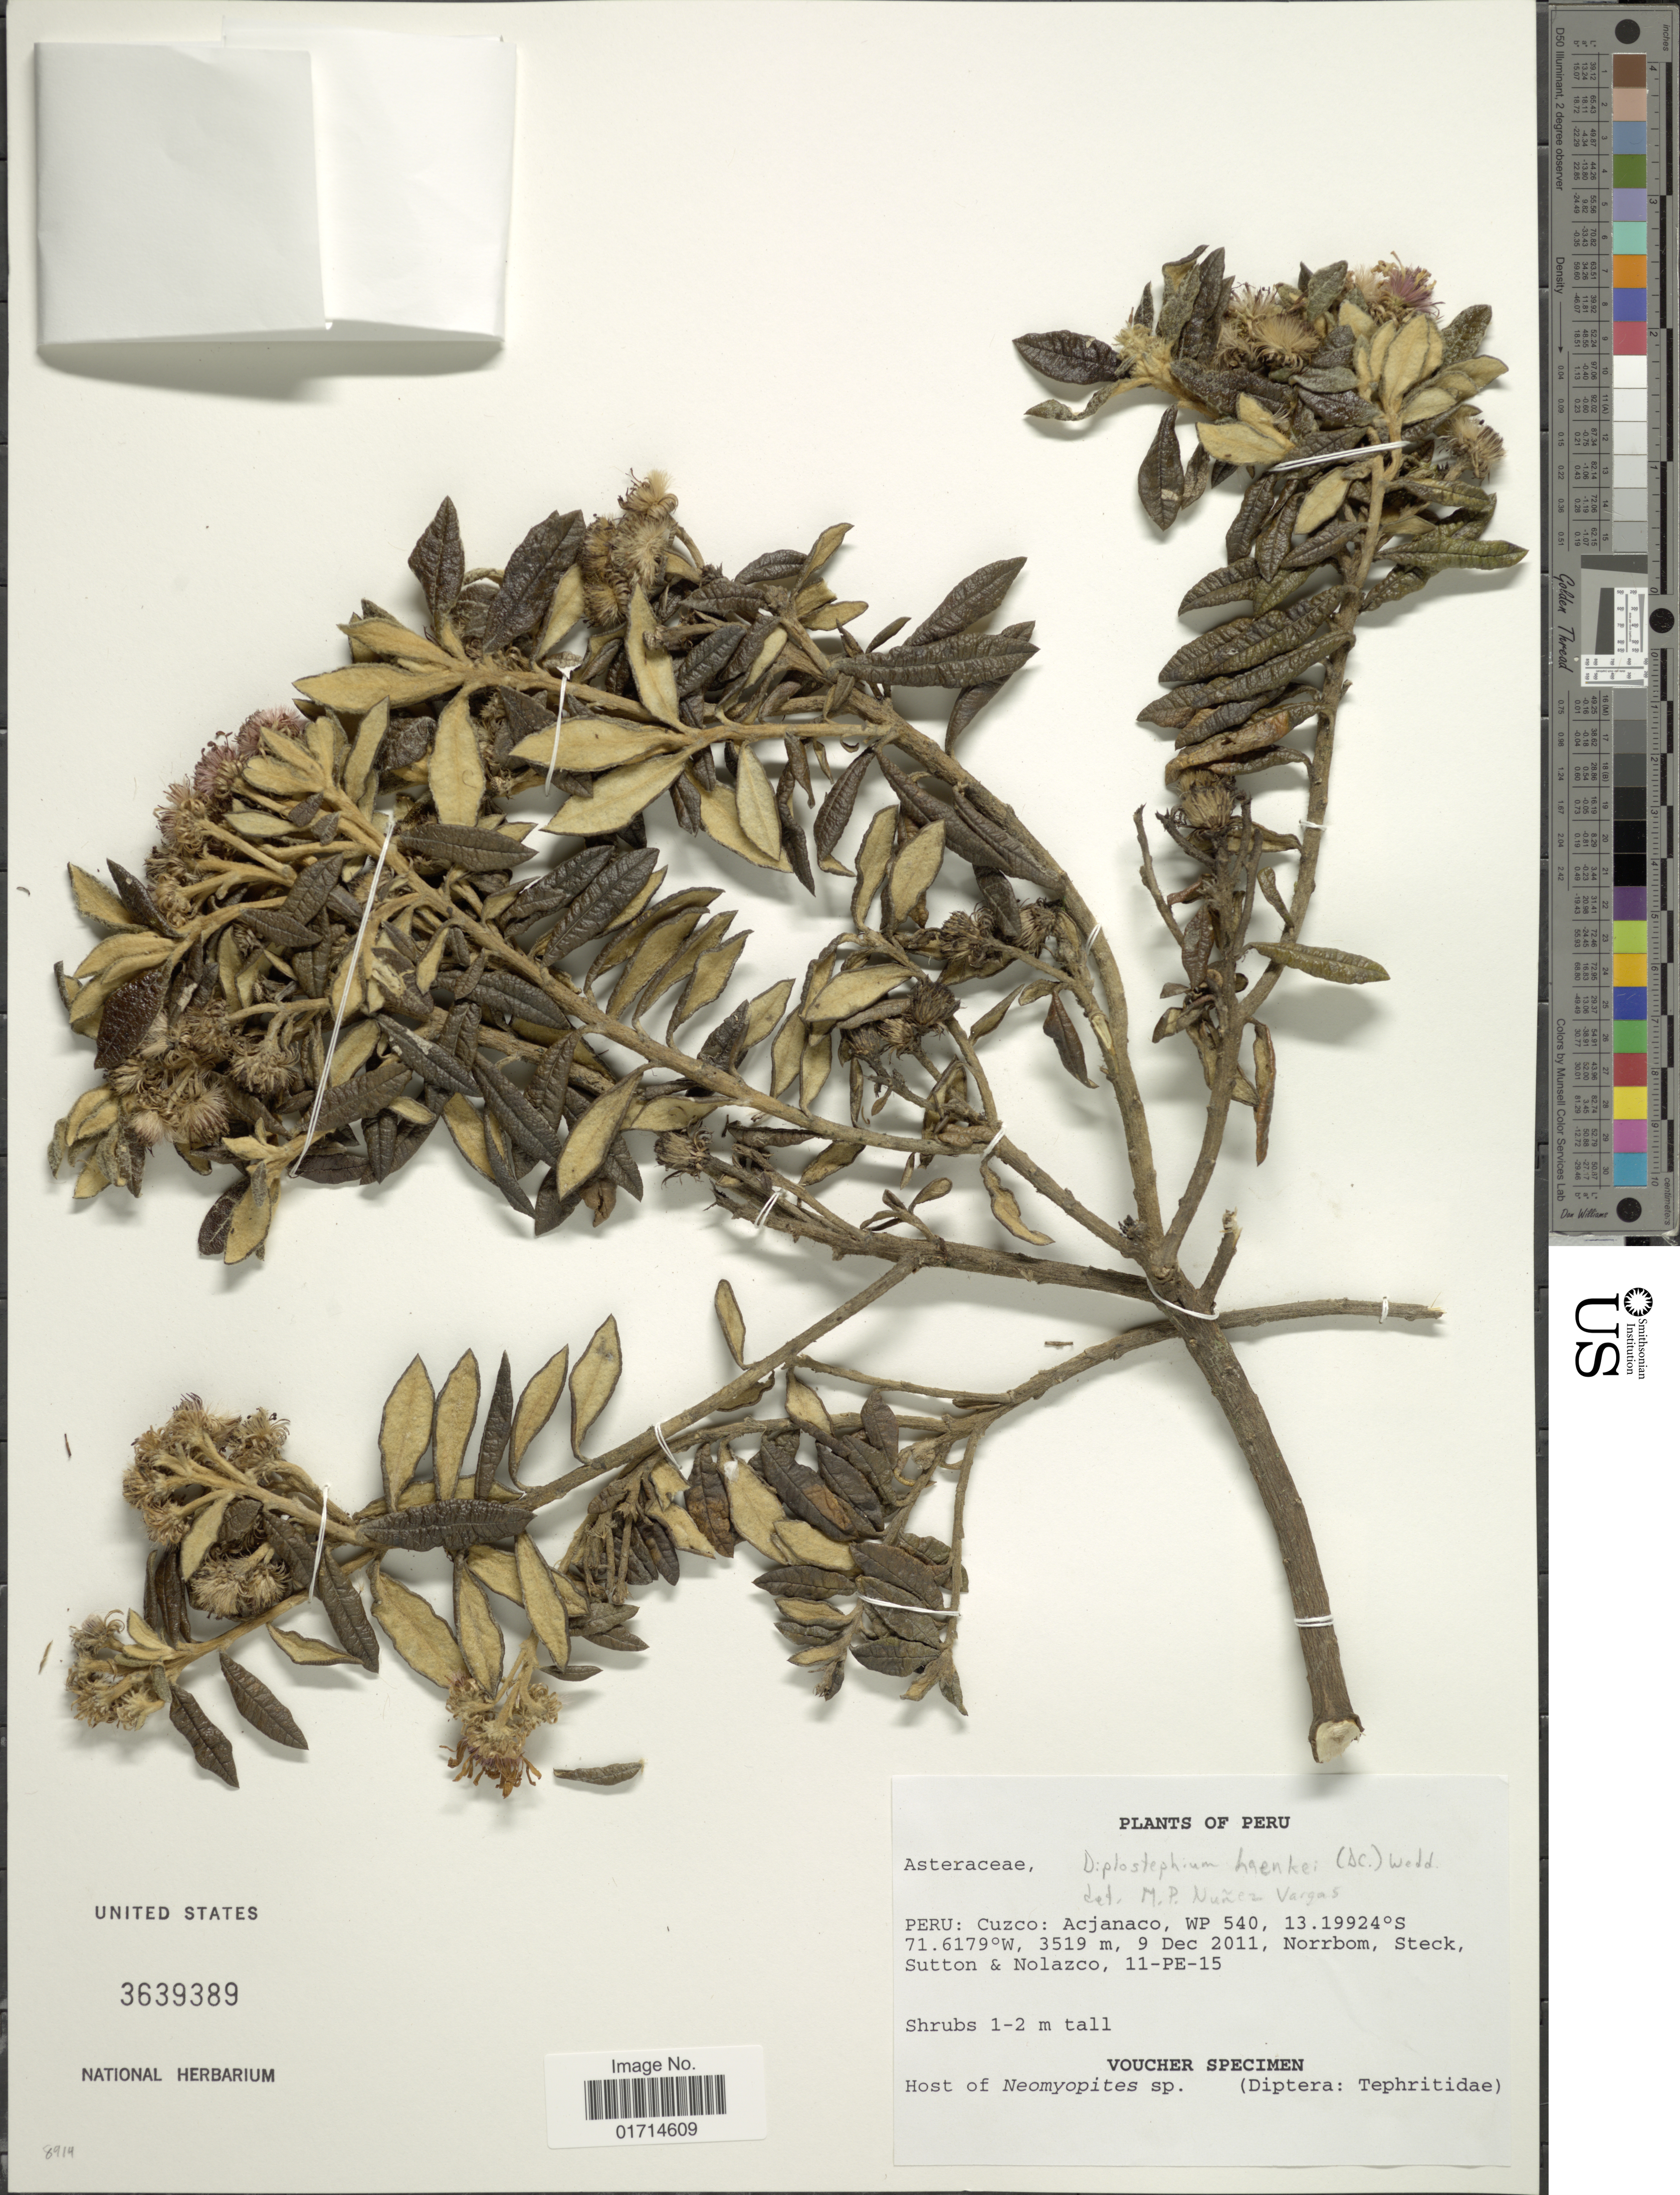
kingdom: Plantae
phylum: Tracheophyta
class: Magnoliopsida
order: Asterales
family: Asteraceae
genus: Diplostephium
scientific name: Diplostephium haenkei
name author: (DC.) Wedd.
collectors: A. L. Norrbom, Steck, Sutton, -- & Nolazco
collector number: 11-PE-15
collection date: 2011-12-09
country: Peru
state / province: Cusco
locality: Acjanaco, WP 540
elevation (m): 3519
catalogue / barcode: US 3639389